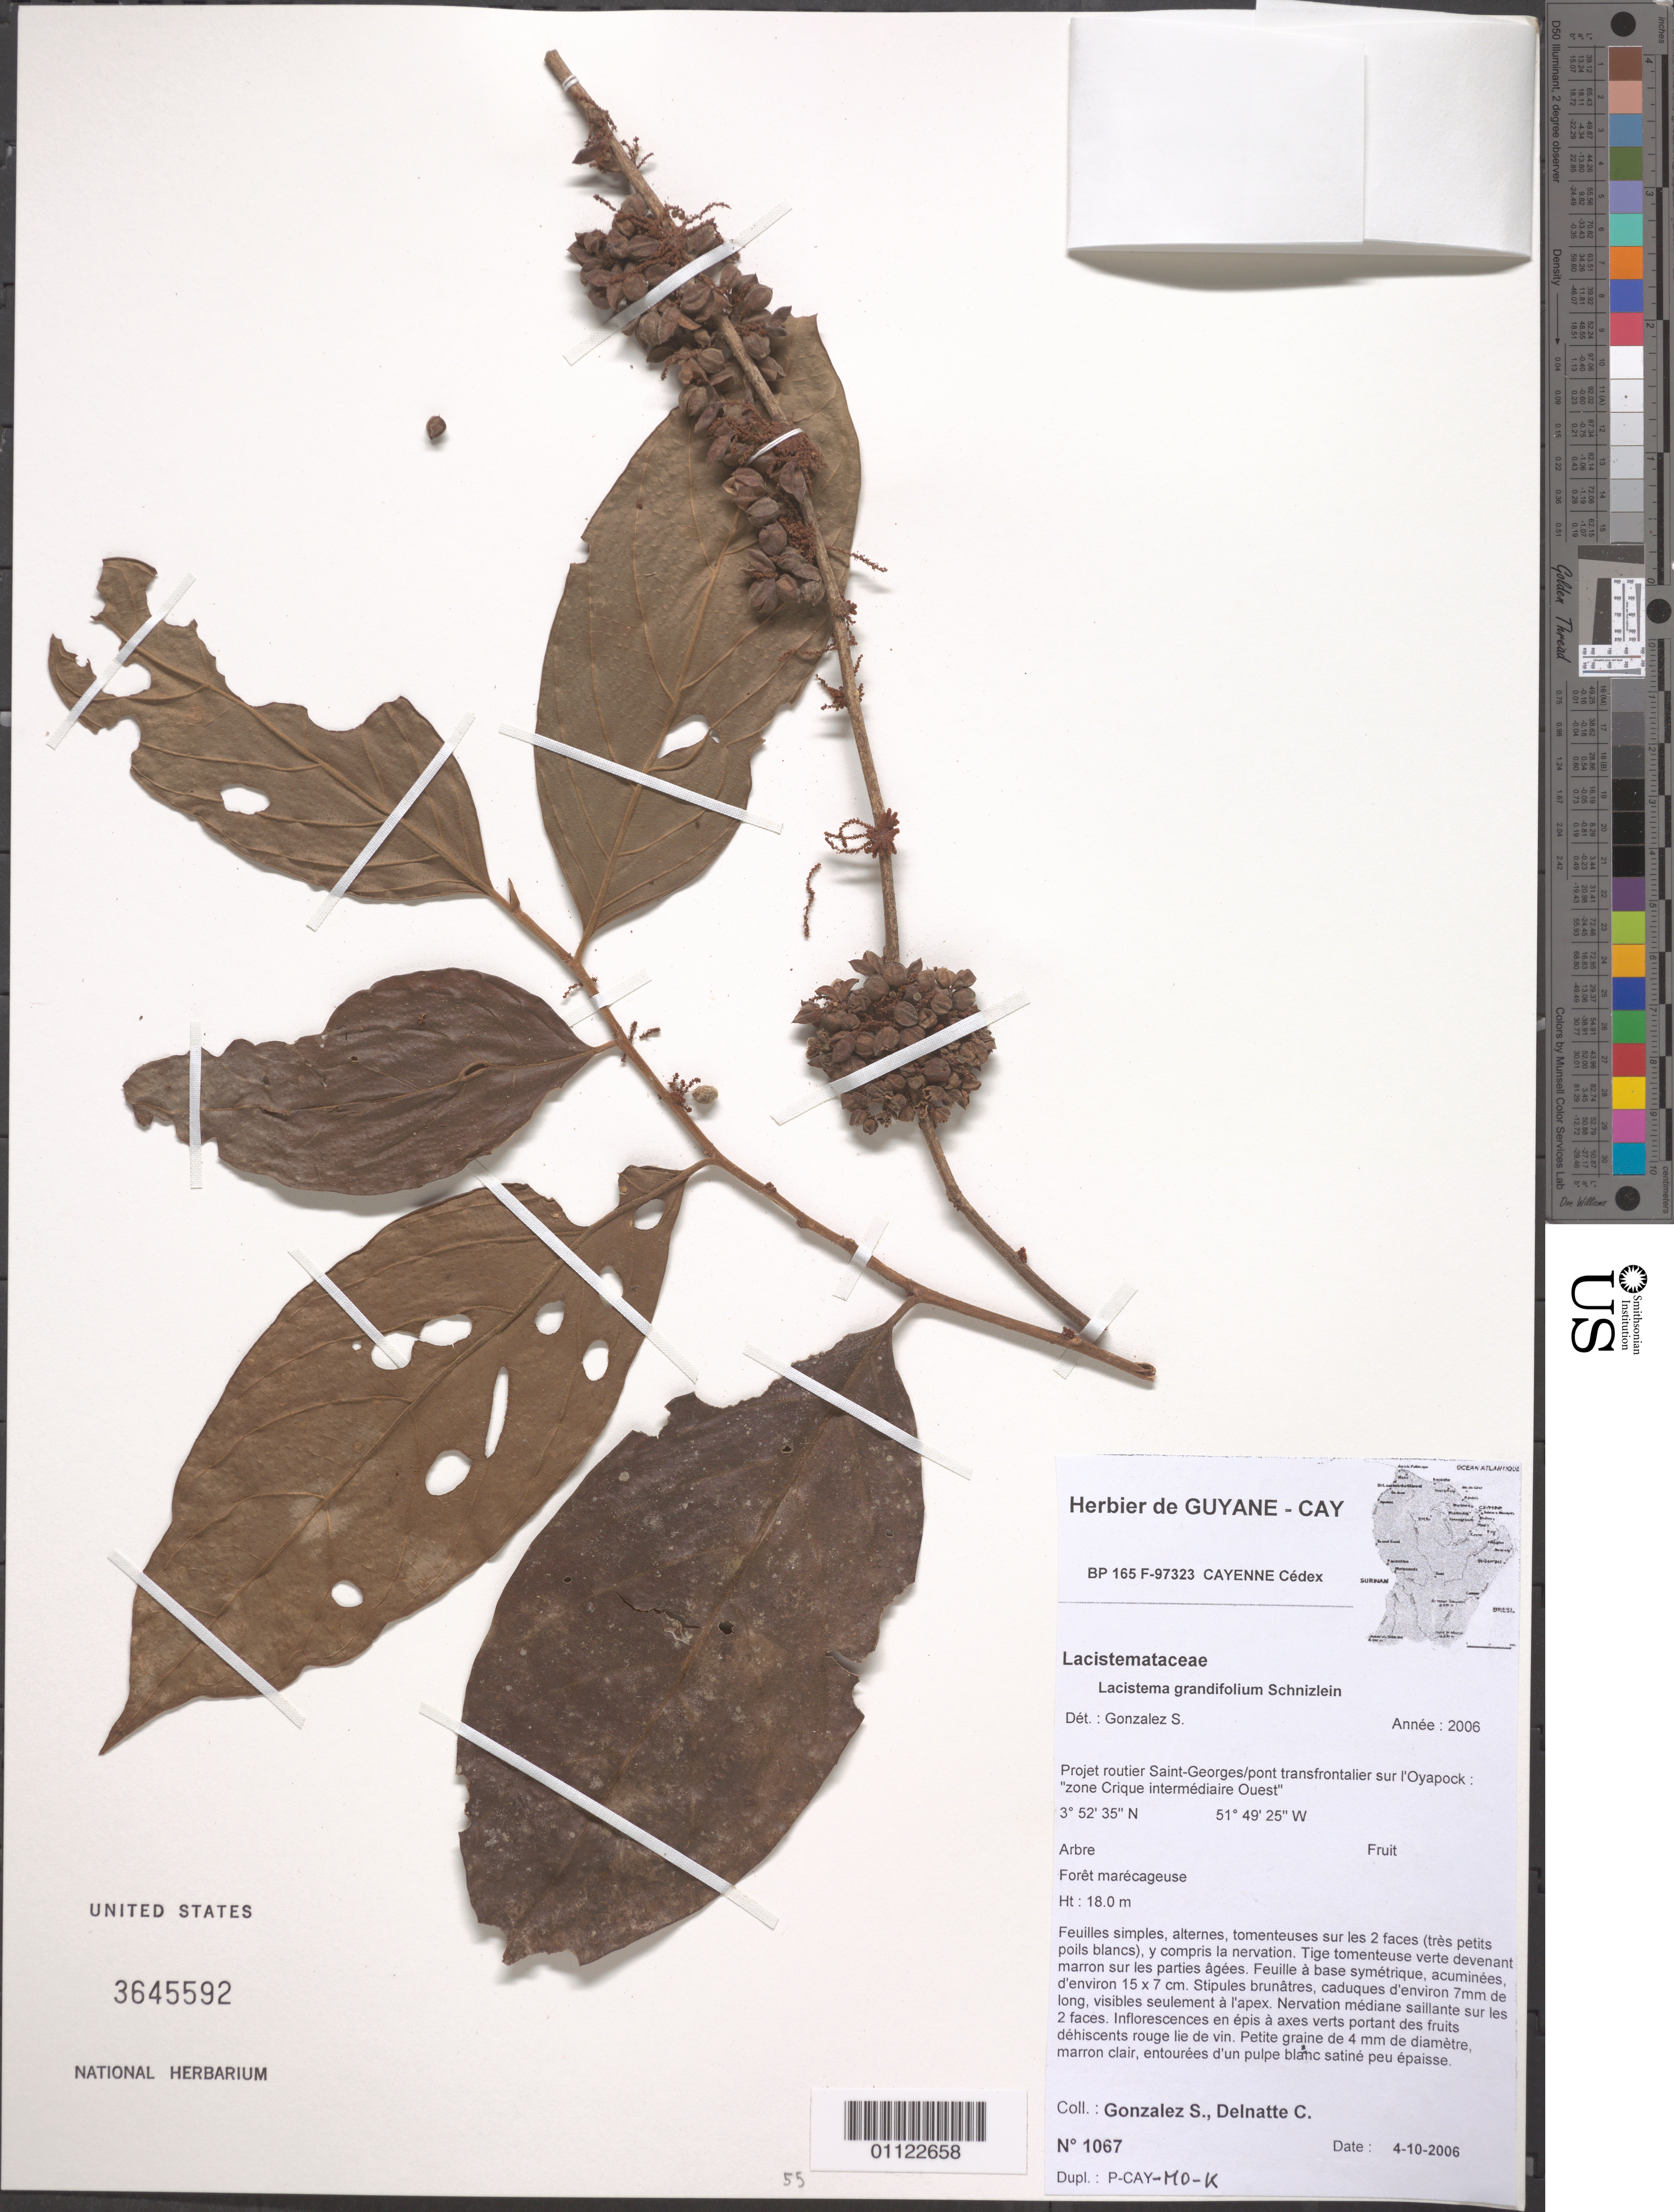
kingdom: Plantae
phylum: Tracheophyta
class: Magnoliopsida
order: Malpighiales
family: Lacistemataceae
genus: Lacistema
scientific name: Lacistema grandifolium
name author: Schnizl.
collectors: S. Gonzalez & C. Delnatte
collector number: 1067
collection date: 2006-10-04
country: French Guiana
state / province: Cayenne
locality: Projet routier Saint-Georges/ pont transfrontalier sur l'Oyapock: "zone Crique intermédiaire Ouest".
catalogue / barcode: US 3645592